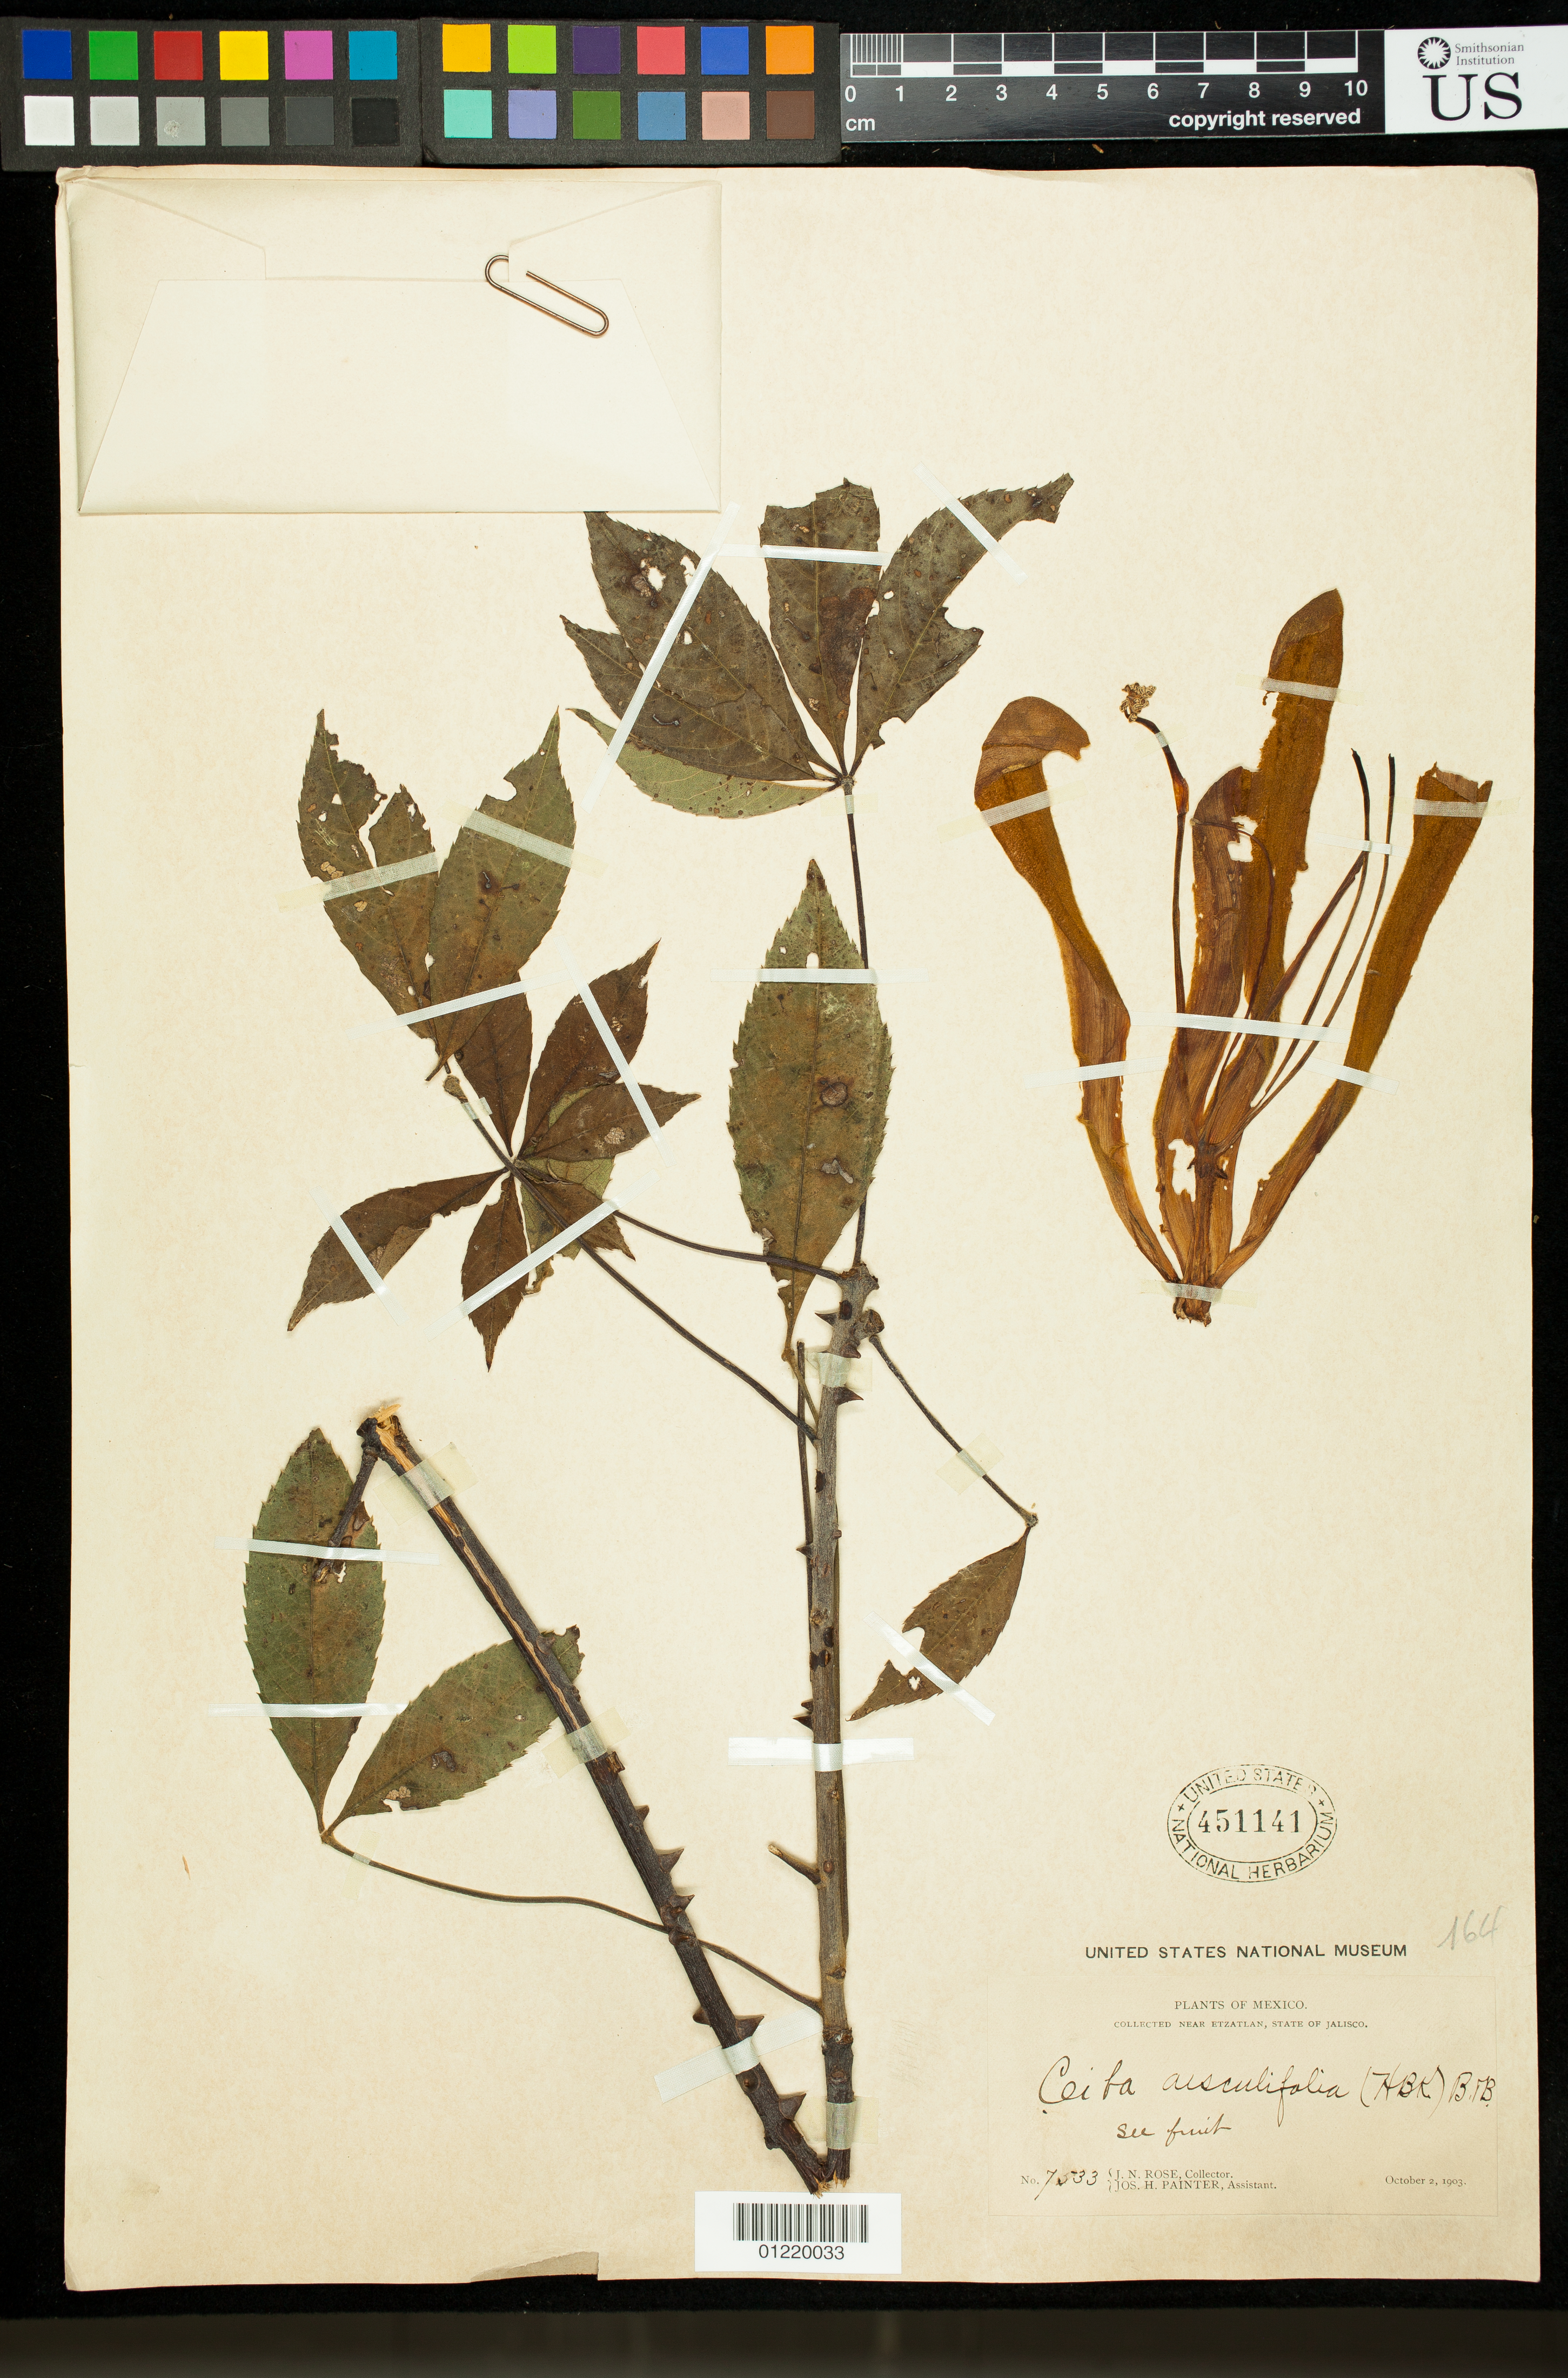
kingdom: Plantae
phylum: Tracheophyta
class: Magnoliopsida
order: Malvales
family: Malvaceae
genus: Ceiba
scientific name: Ceiba aesculifolia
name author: (Kunth) Britten & Baker f.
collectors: J. N. Rose & J. H. Painter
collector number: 7533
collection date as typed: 10/2/1903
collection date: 1903-10-02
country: Mexico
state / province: Jalisco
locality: Near Etzatlan, State of Jalisco.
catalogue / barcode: US 451141